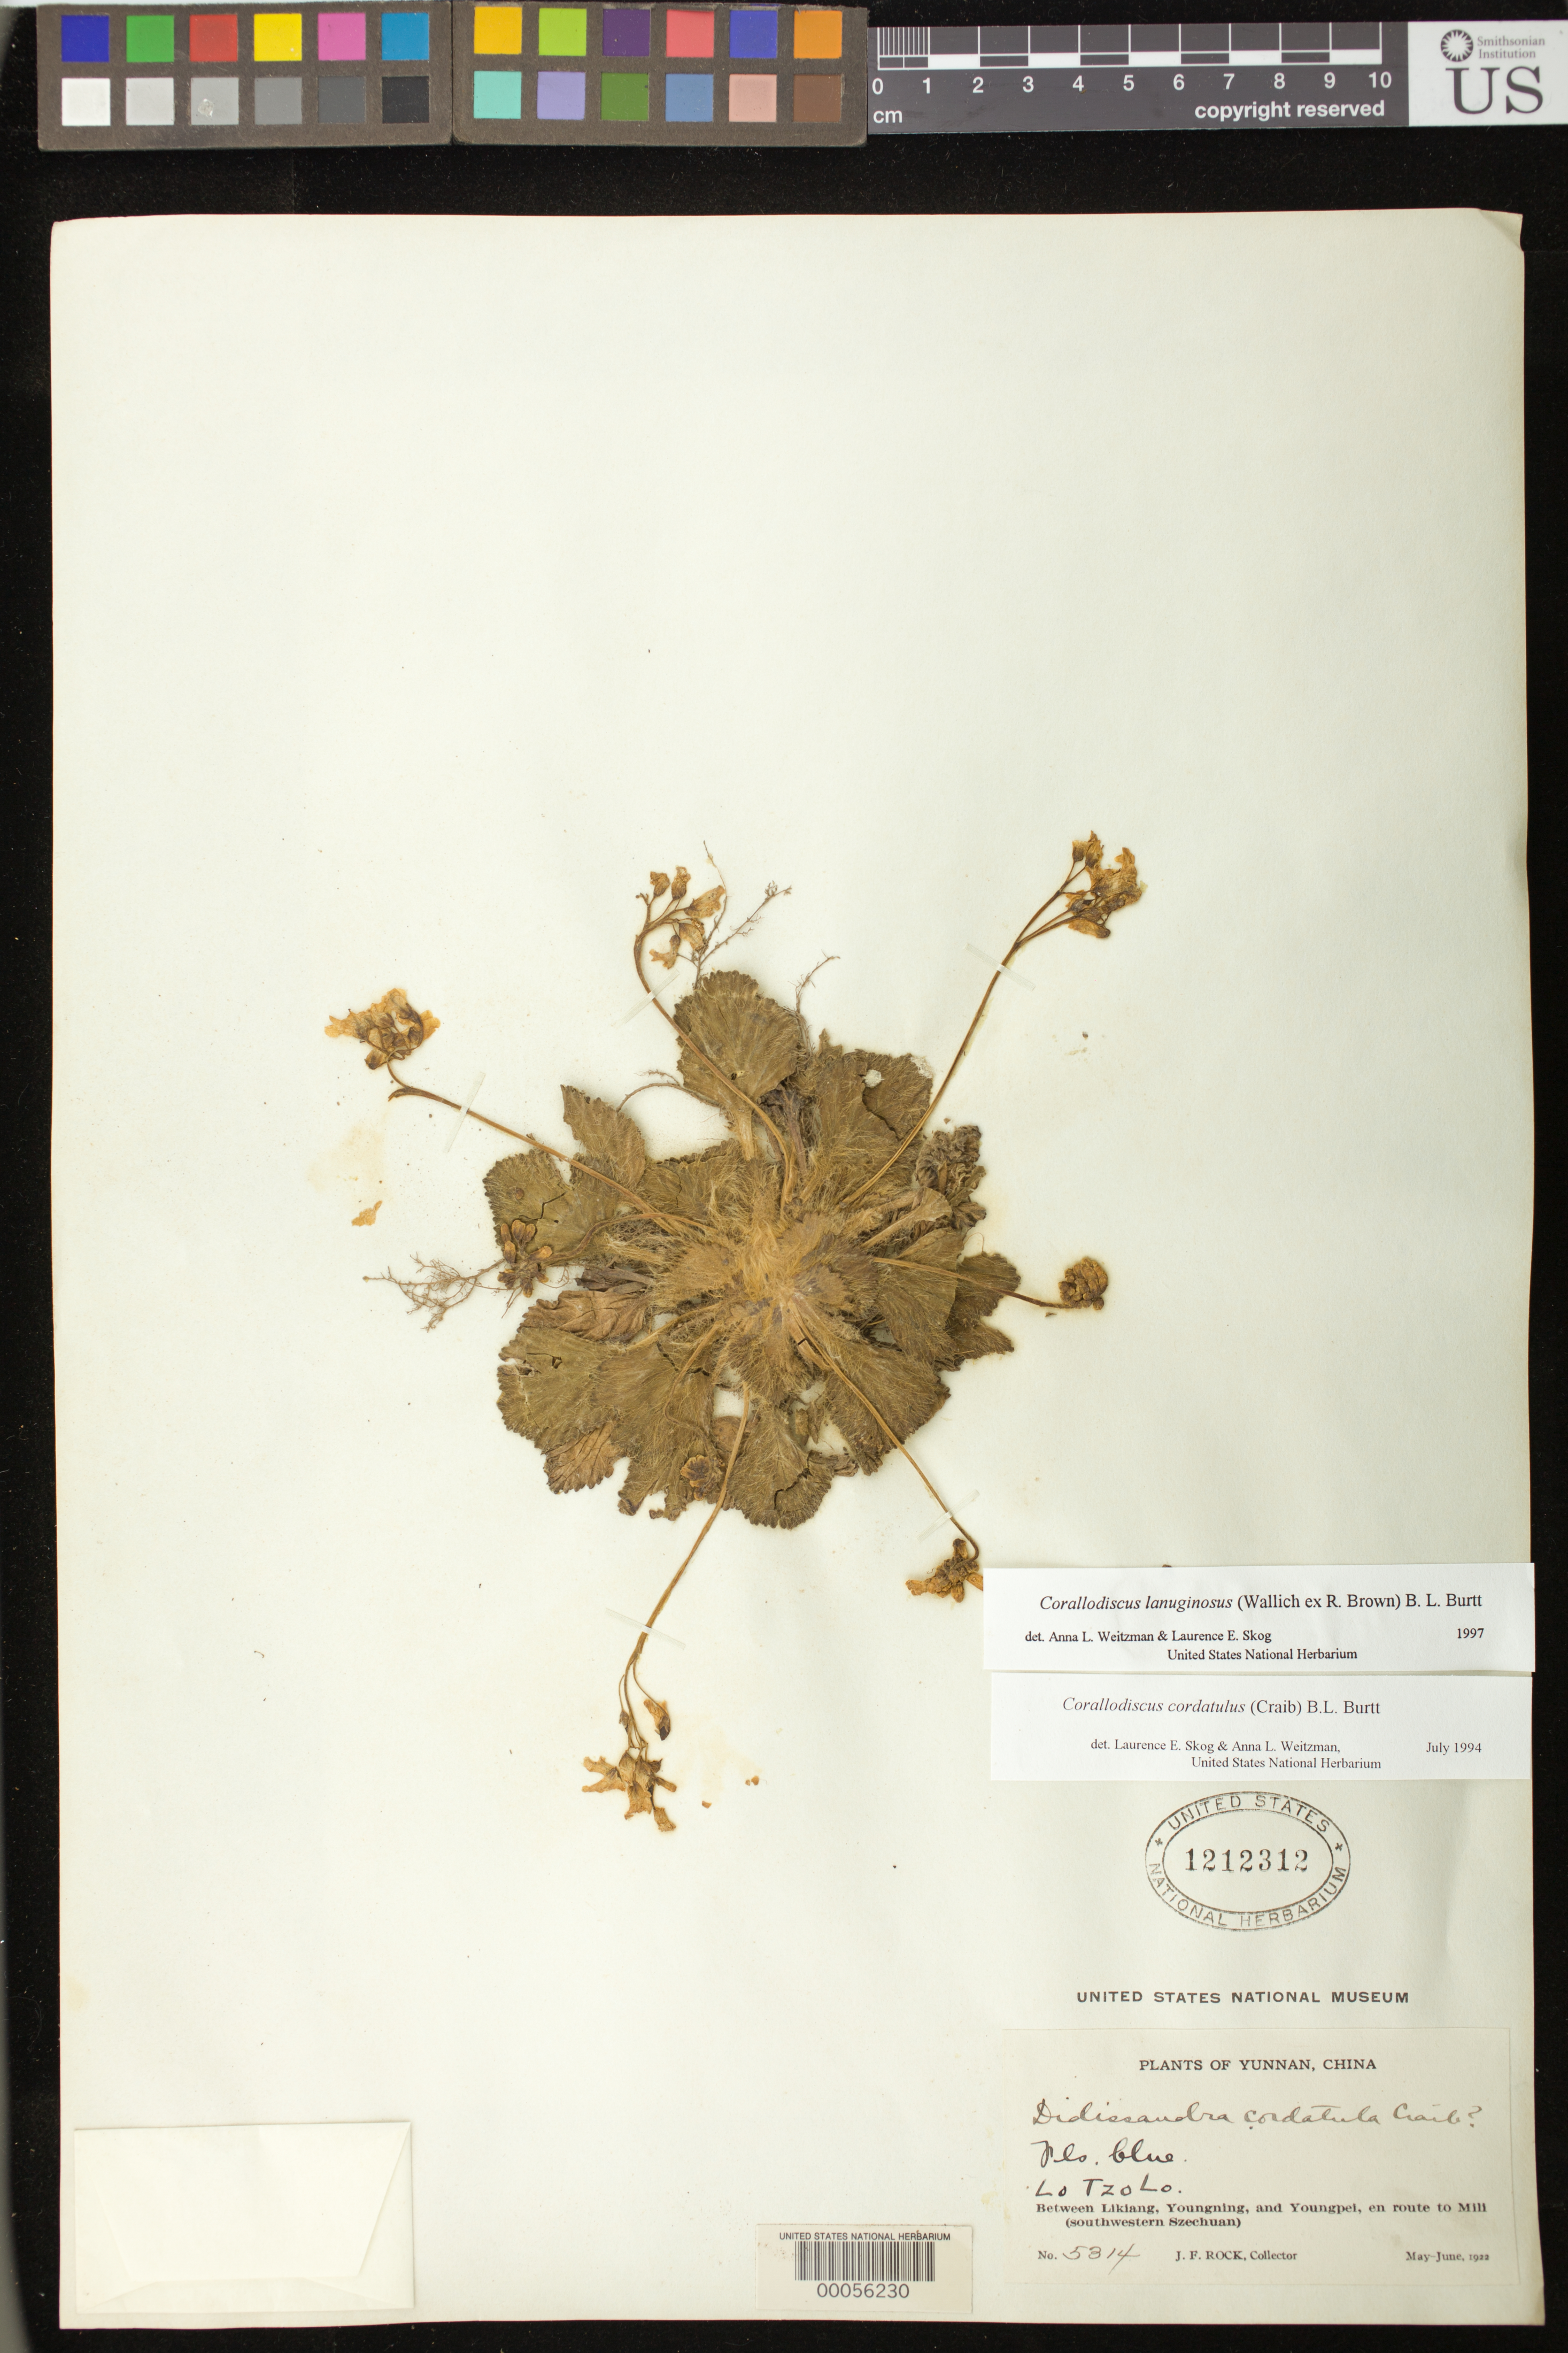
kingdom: Plantae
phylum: Tracheophyta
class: Magnoliopsida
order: Lamiales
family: Gesneriaceae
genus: Corallodiscus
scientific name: Corallodiscus cordatulus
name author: (Craib) B.L. Burtt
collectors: J. F. Rock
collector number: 5314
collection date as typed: May-Jun 1922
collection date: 1922-05/1922-06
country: China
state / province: Sichuan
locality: Lo tzo lo, between yuongning, and youngpei, en route to mili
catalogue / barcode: US 1212312